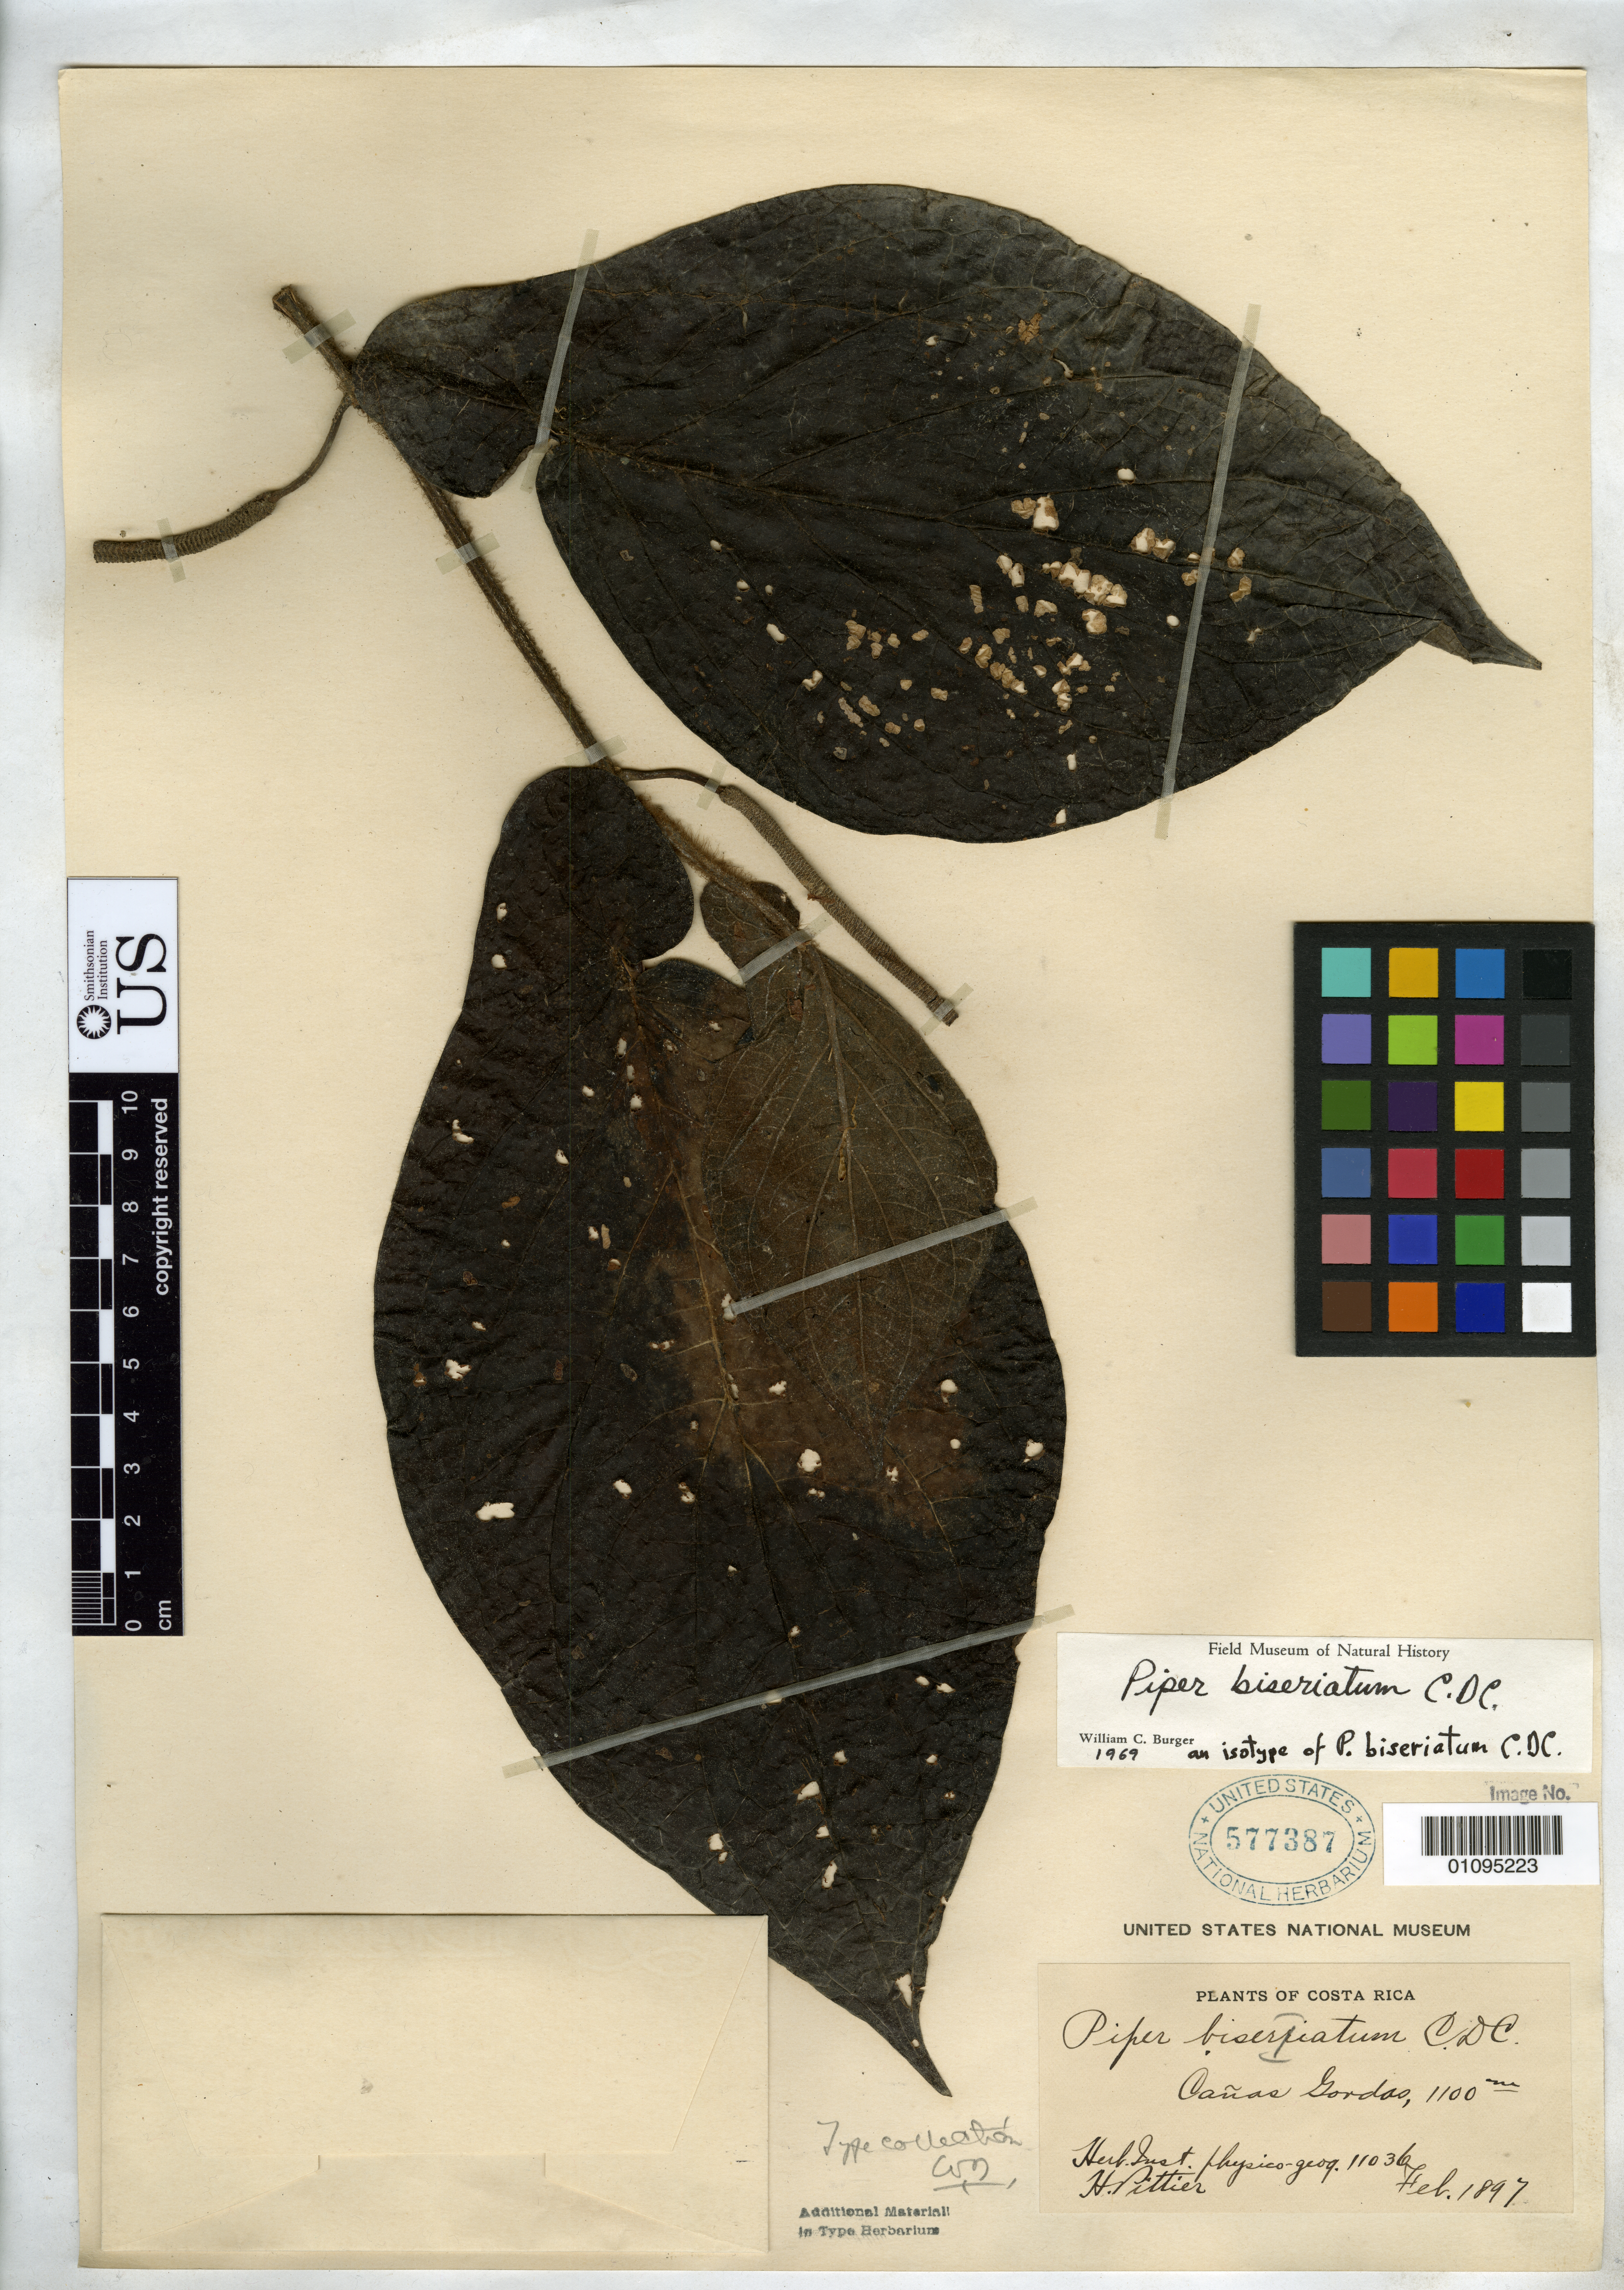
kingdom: Plantae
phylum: Tracheophyta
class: Magnoliopsida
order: Piperales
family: Piperaceae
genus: Piper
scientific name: Piper biseriatum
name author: C. DC.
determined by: Burger, William C.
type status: Type Collection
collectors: H. F. Pittier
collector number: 11036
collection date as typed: Feb 1897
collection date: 1897-02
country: Costa Rica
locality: Cañas Gordas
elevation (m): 1100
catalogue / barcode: US 577387